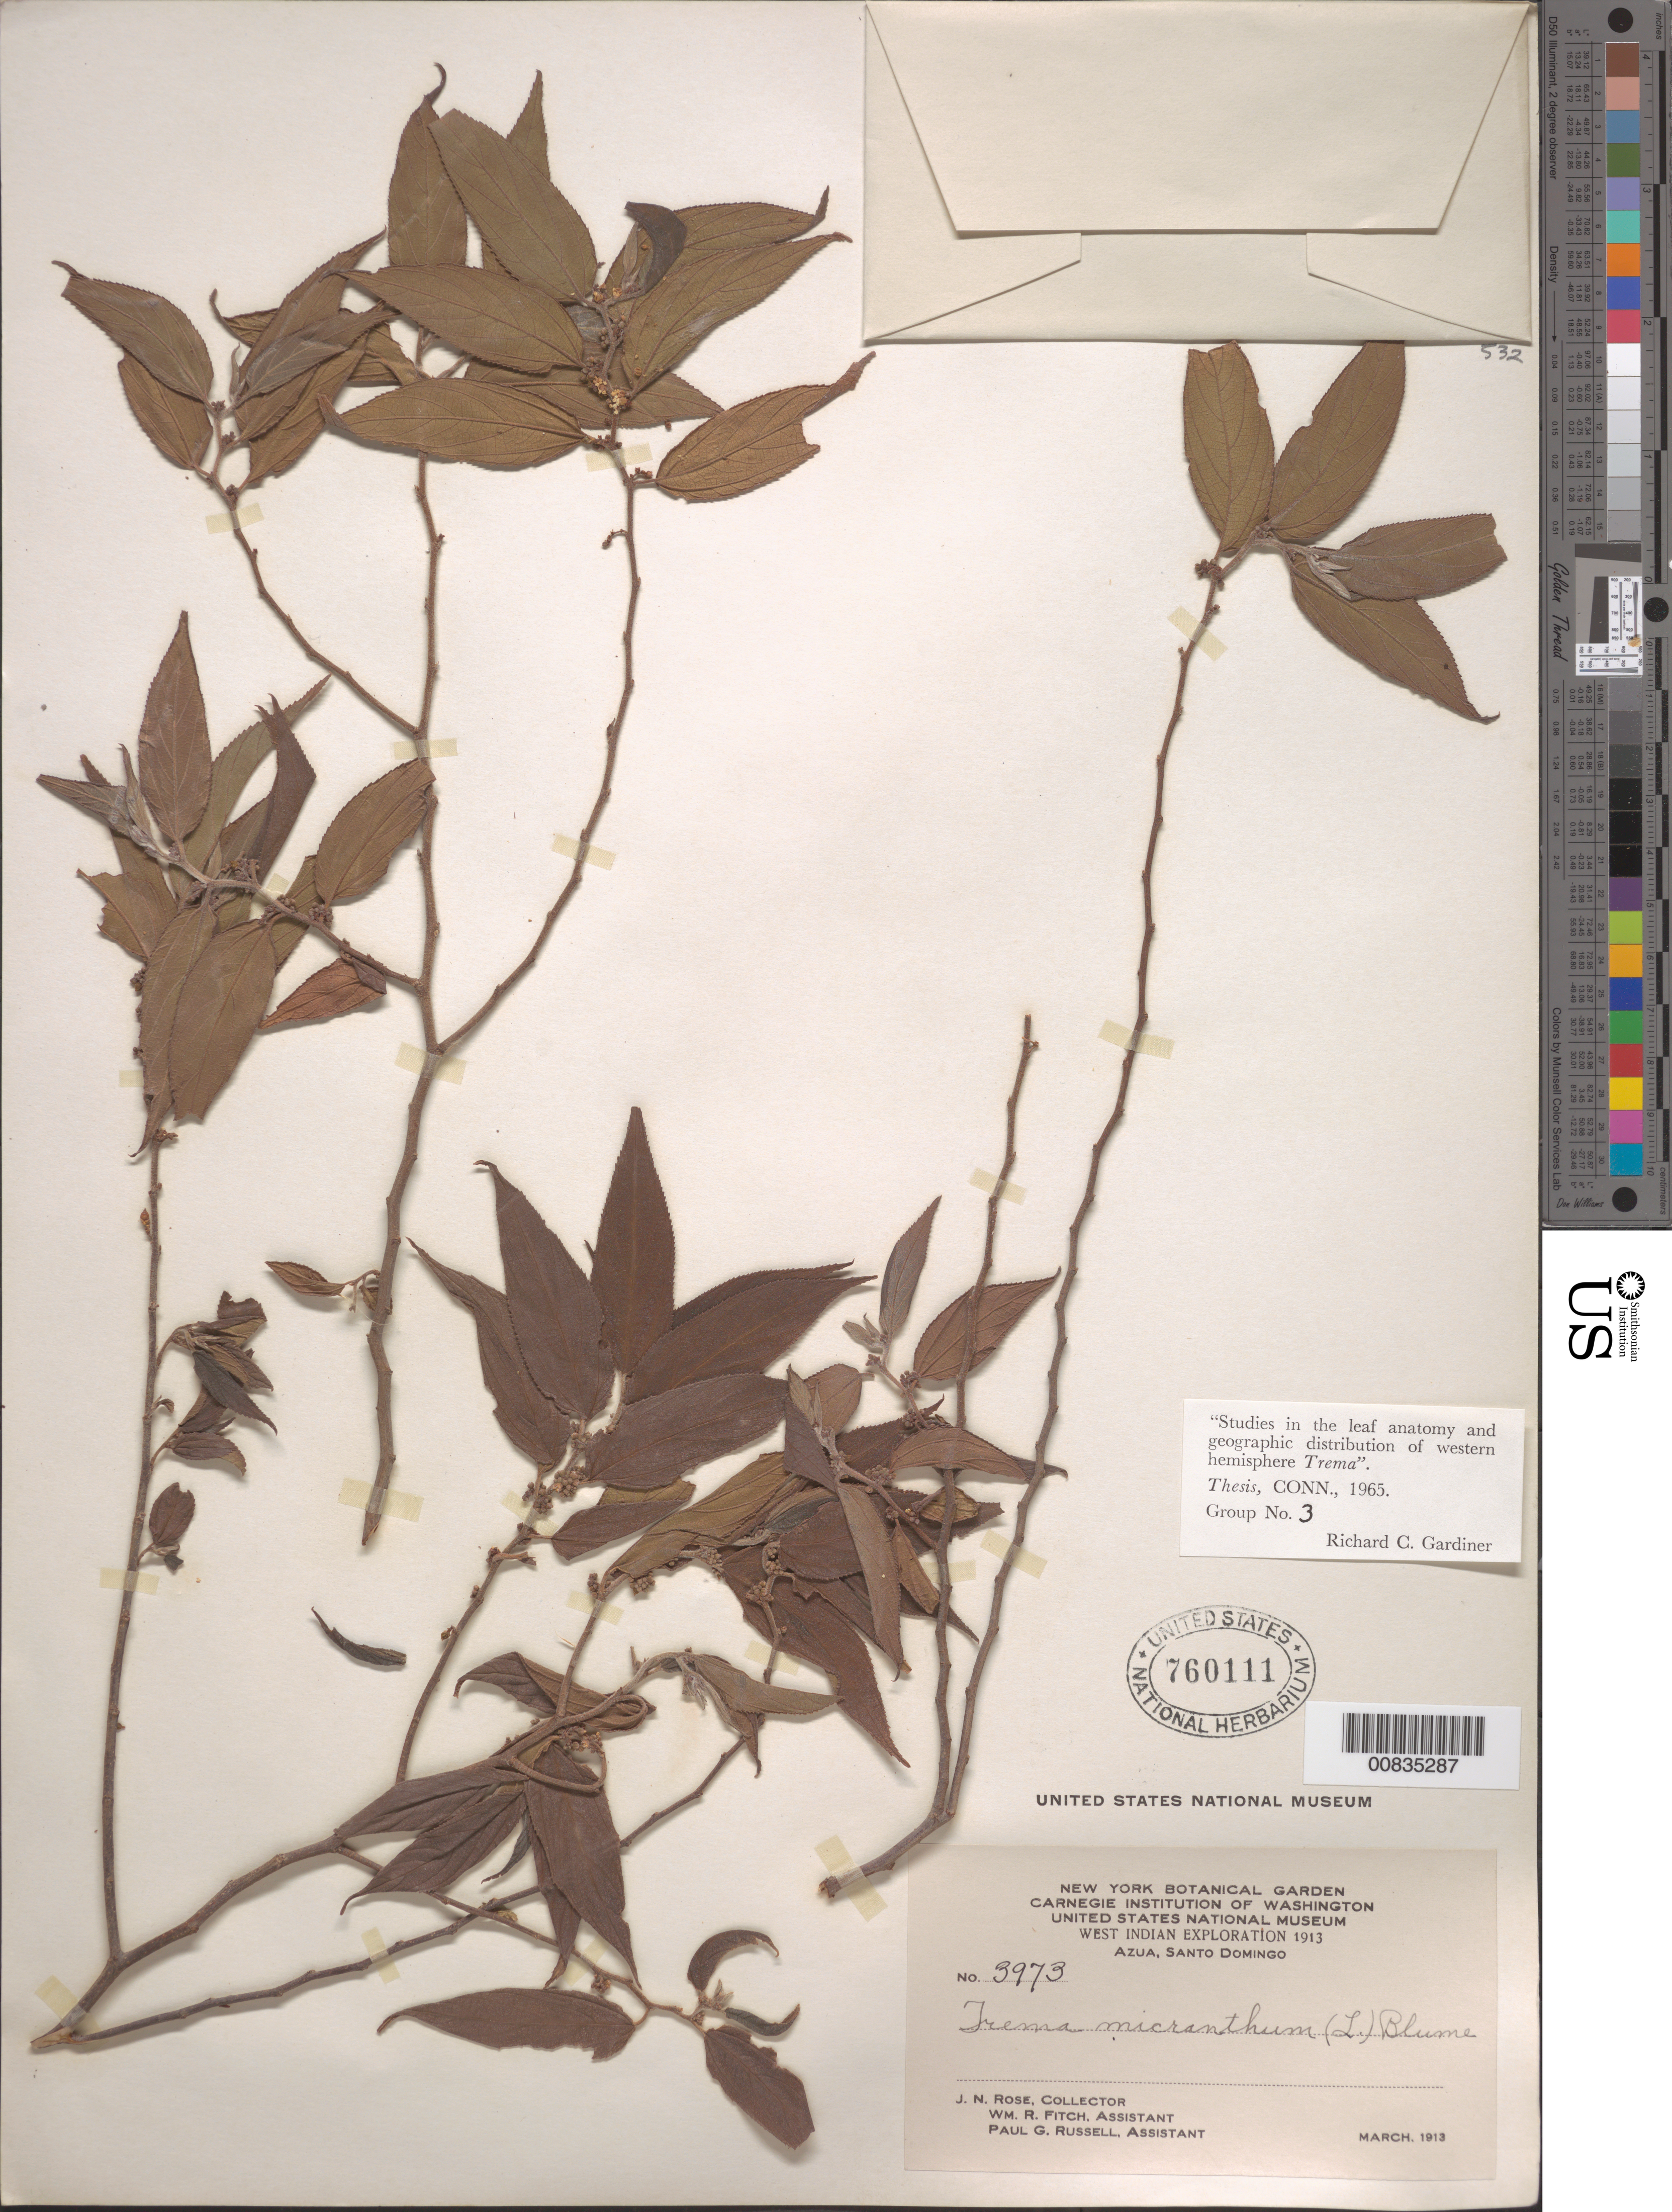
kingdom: Plantae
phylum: Tracheophyta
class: Magnoliopsida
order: Rosales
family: Cannabaceae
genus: Trema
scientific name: Trema micranthum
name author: (L.) Blume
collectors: J. N. Rose, W. R. Fitch & P. G. Russell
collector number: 3973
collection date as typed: Mar 1913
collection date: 1913-03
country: Dominican Republic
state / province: Azua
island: Hispaniola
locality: Azua, Santo Domingo.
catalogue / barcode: US 760111